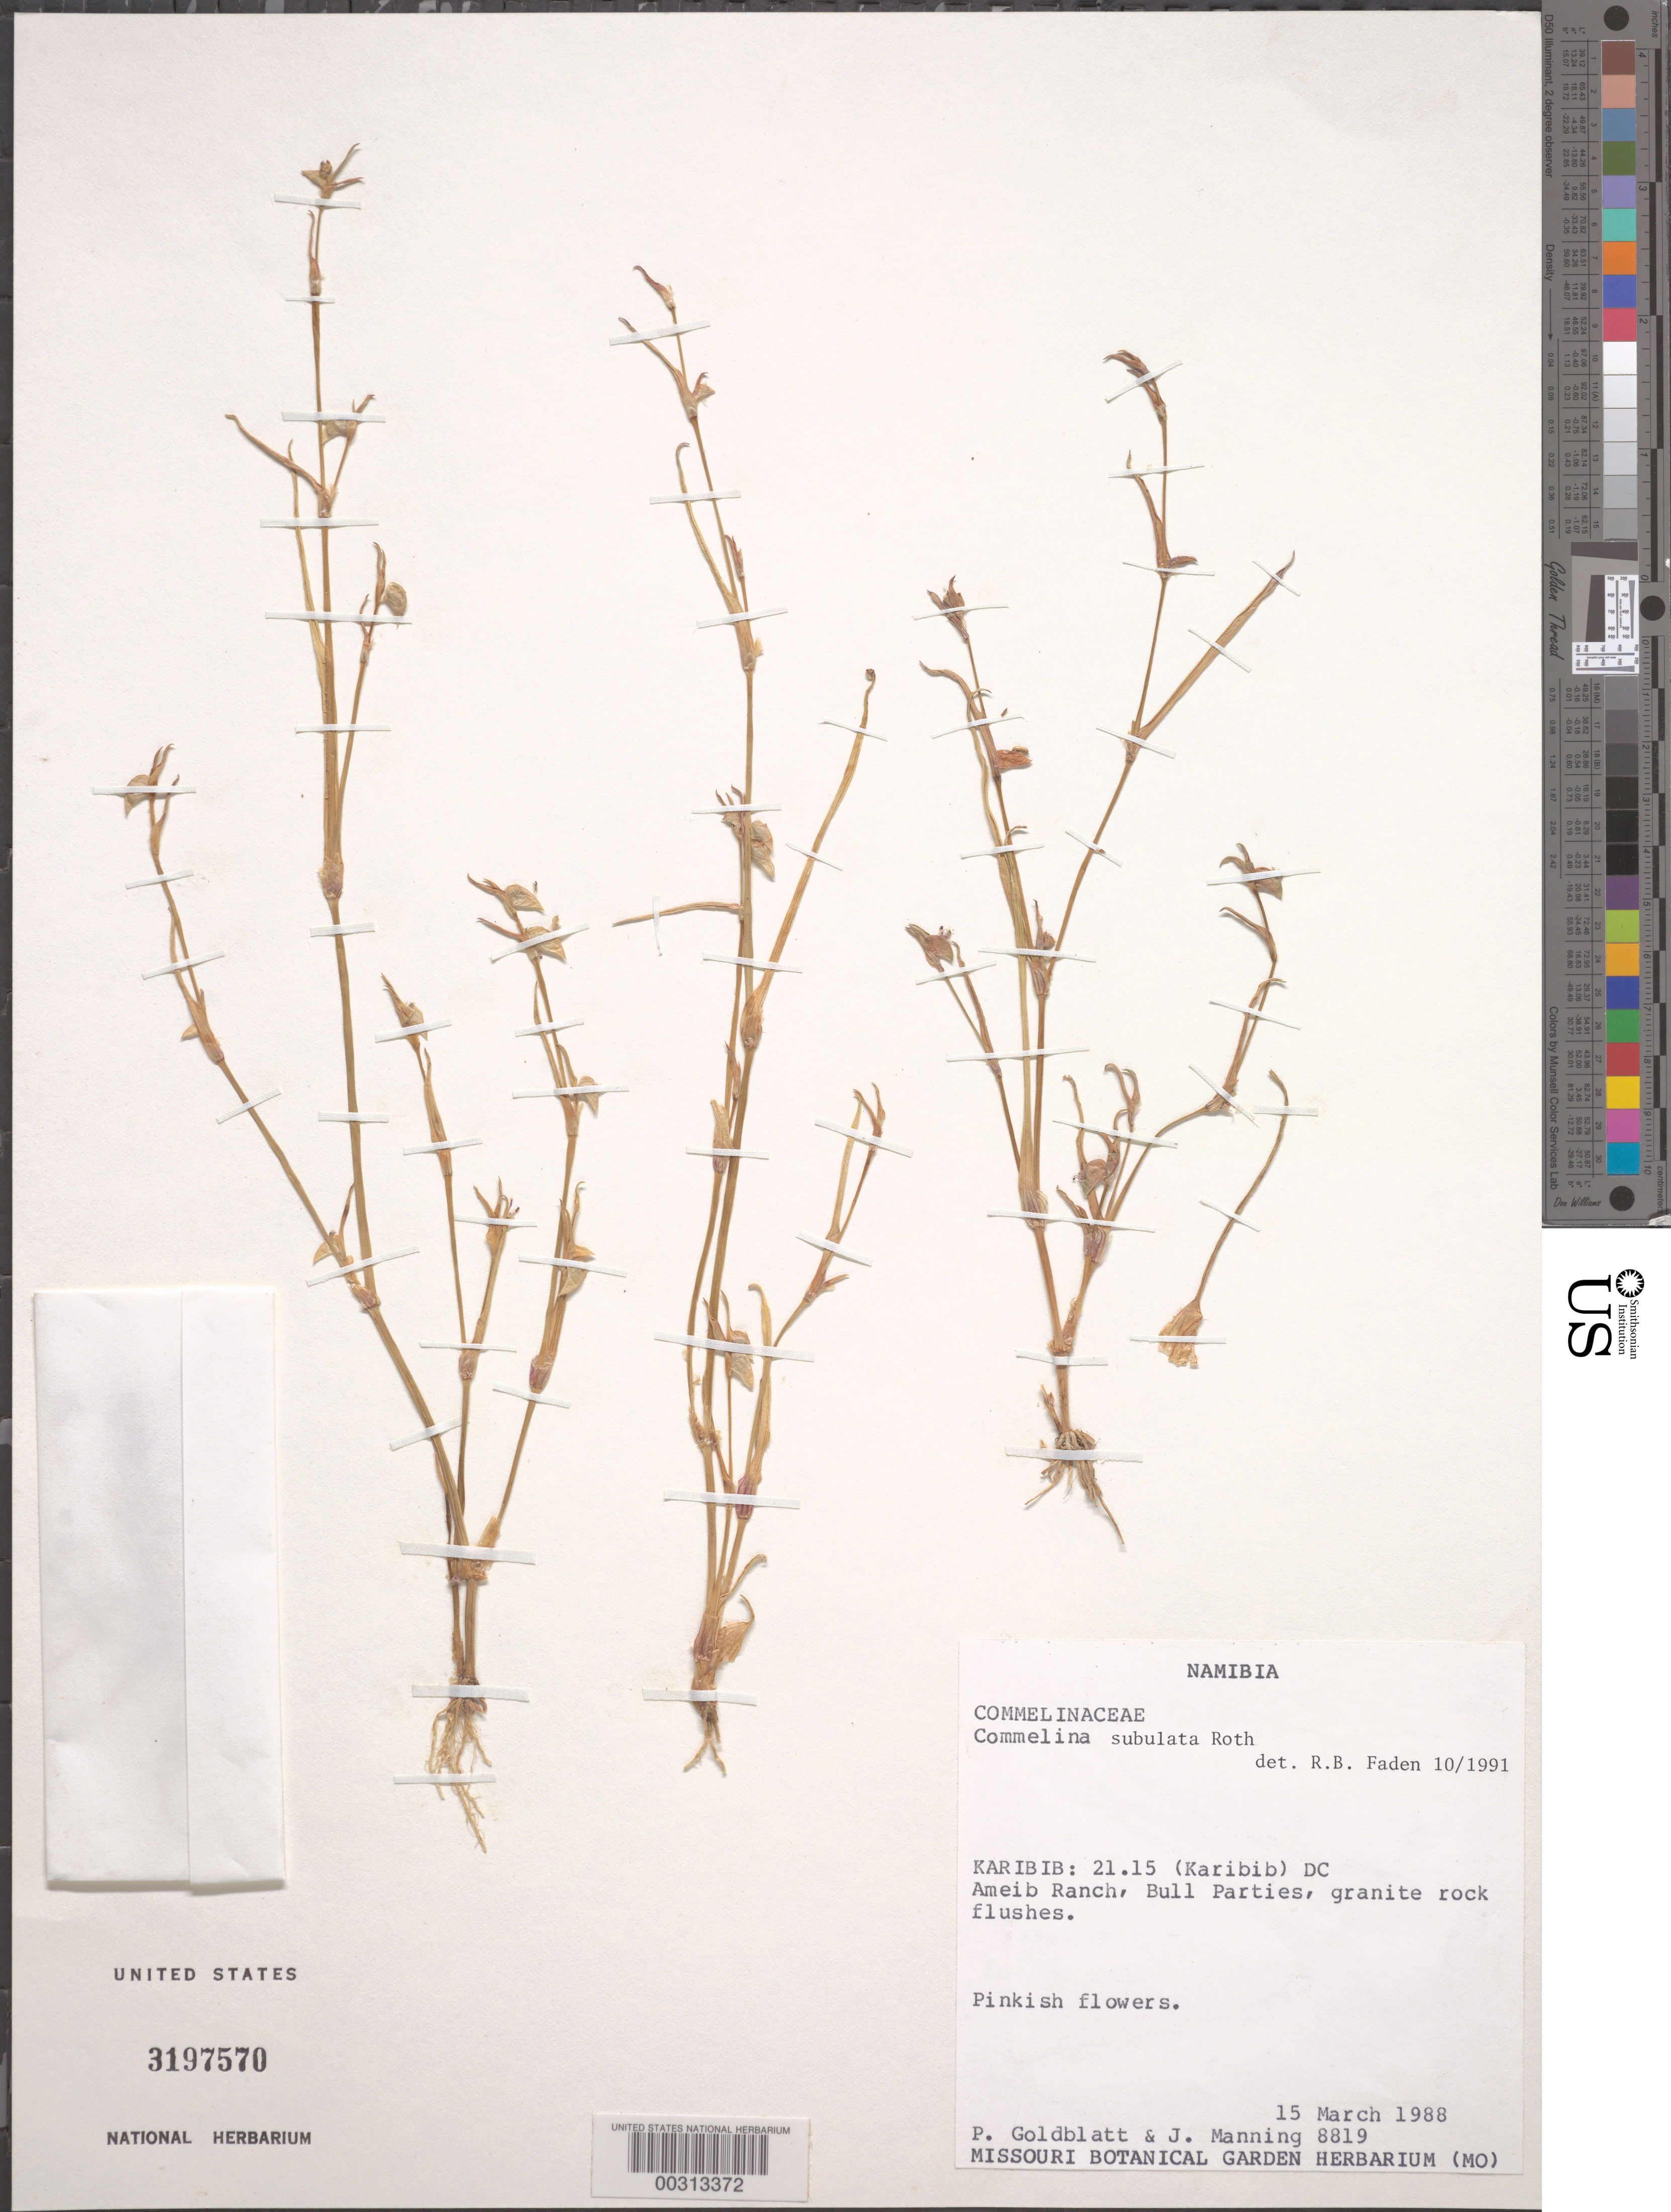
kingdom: Plantae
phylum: Tracheophyta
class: Liliopsida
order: Commelinales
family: Commelinaceae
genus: Commelina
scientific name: Commelina subulata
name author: Roth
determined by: Faden, Robert B., (US), Smithsonian Institution - National Museum of Natural History (UNITED STATES)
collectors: P. Goldblatt & J. Manning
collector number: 8819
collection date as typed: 15 Mar 1988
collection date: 1988-03-15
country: Namibia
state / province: Erongo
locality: Ameib ranch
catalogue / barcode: US 3197570